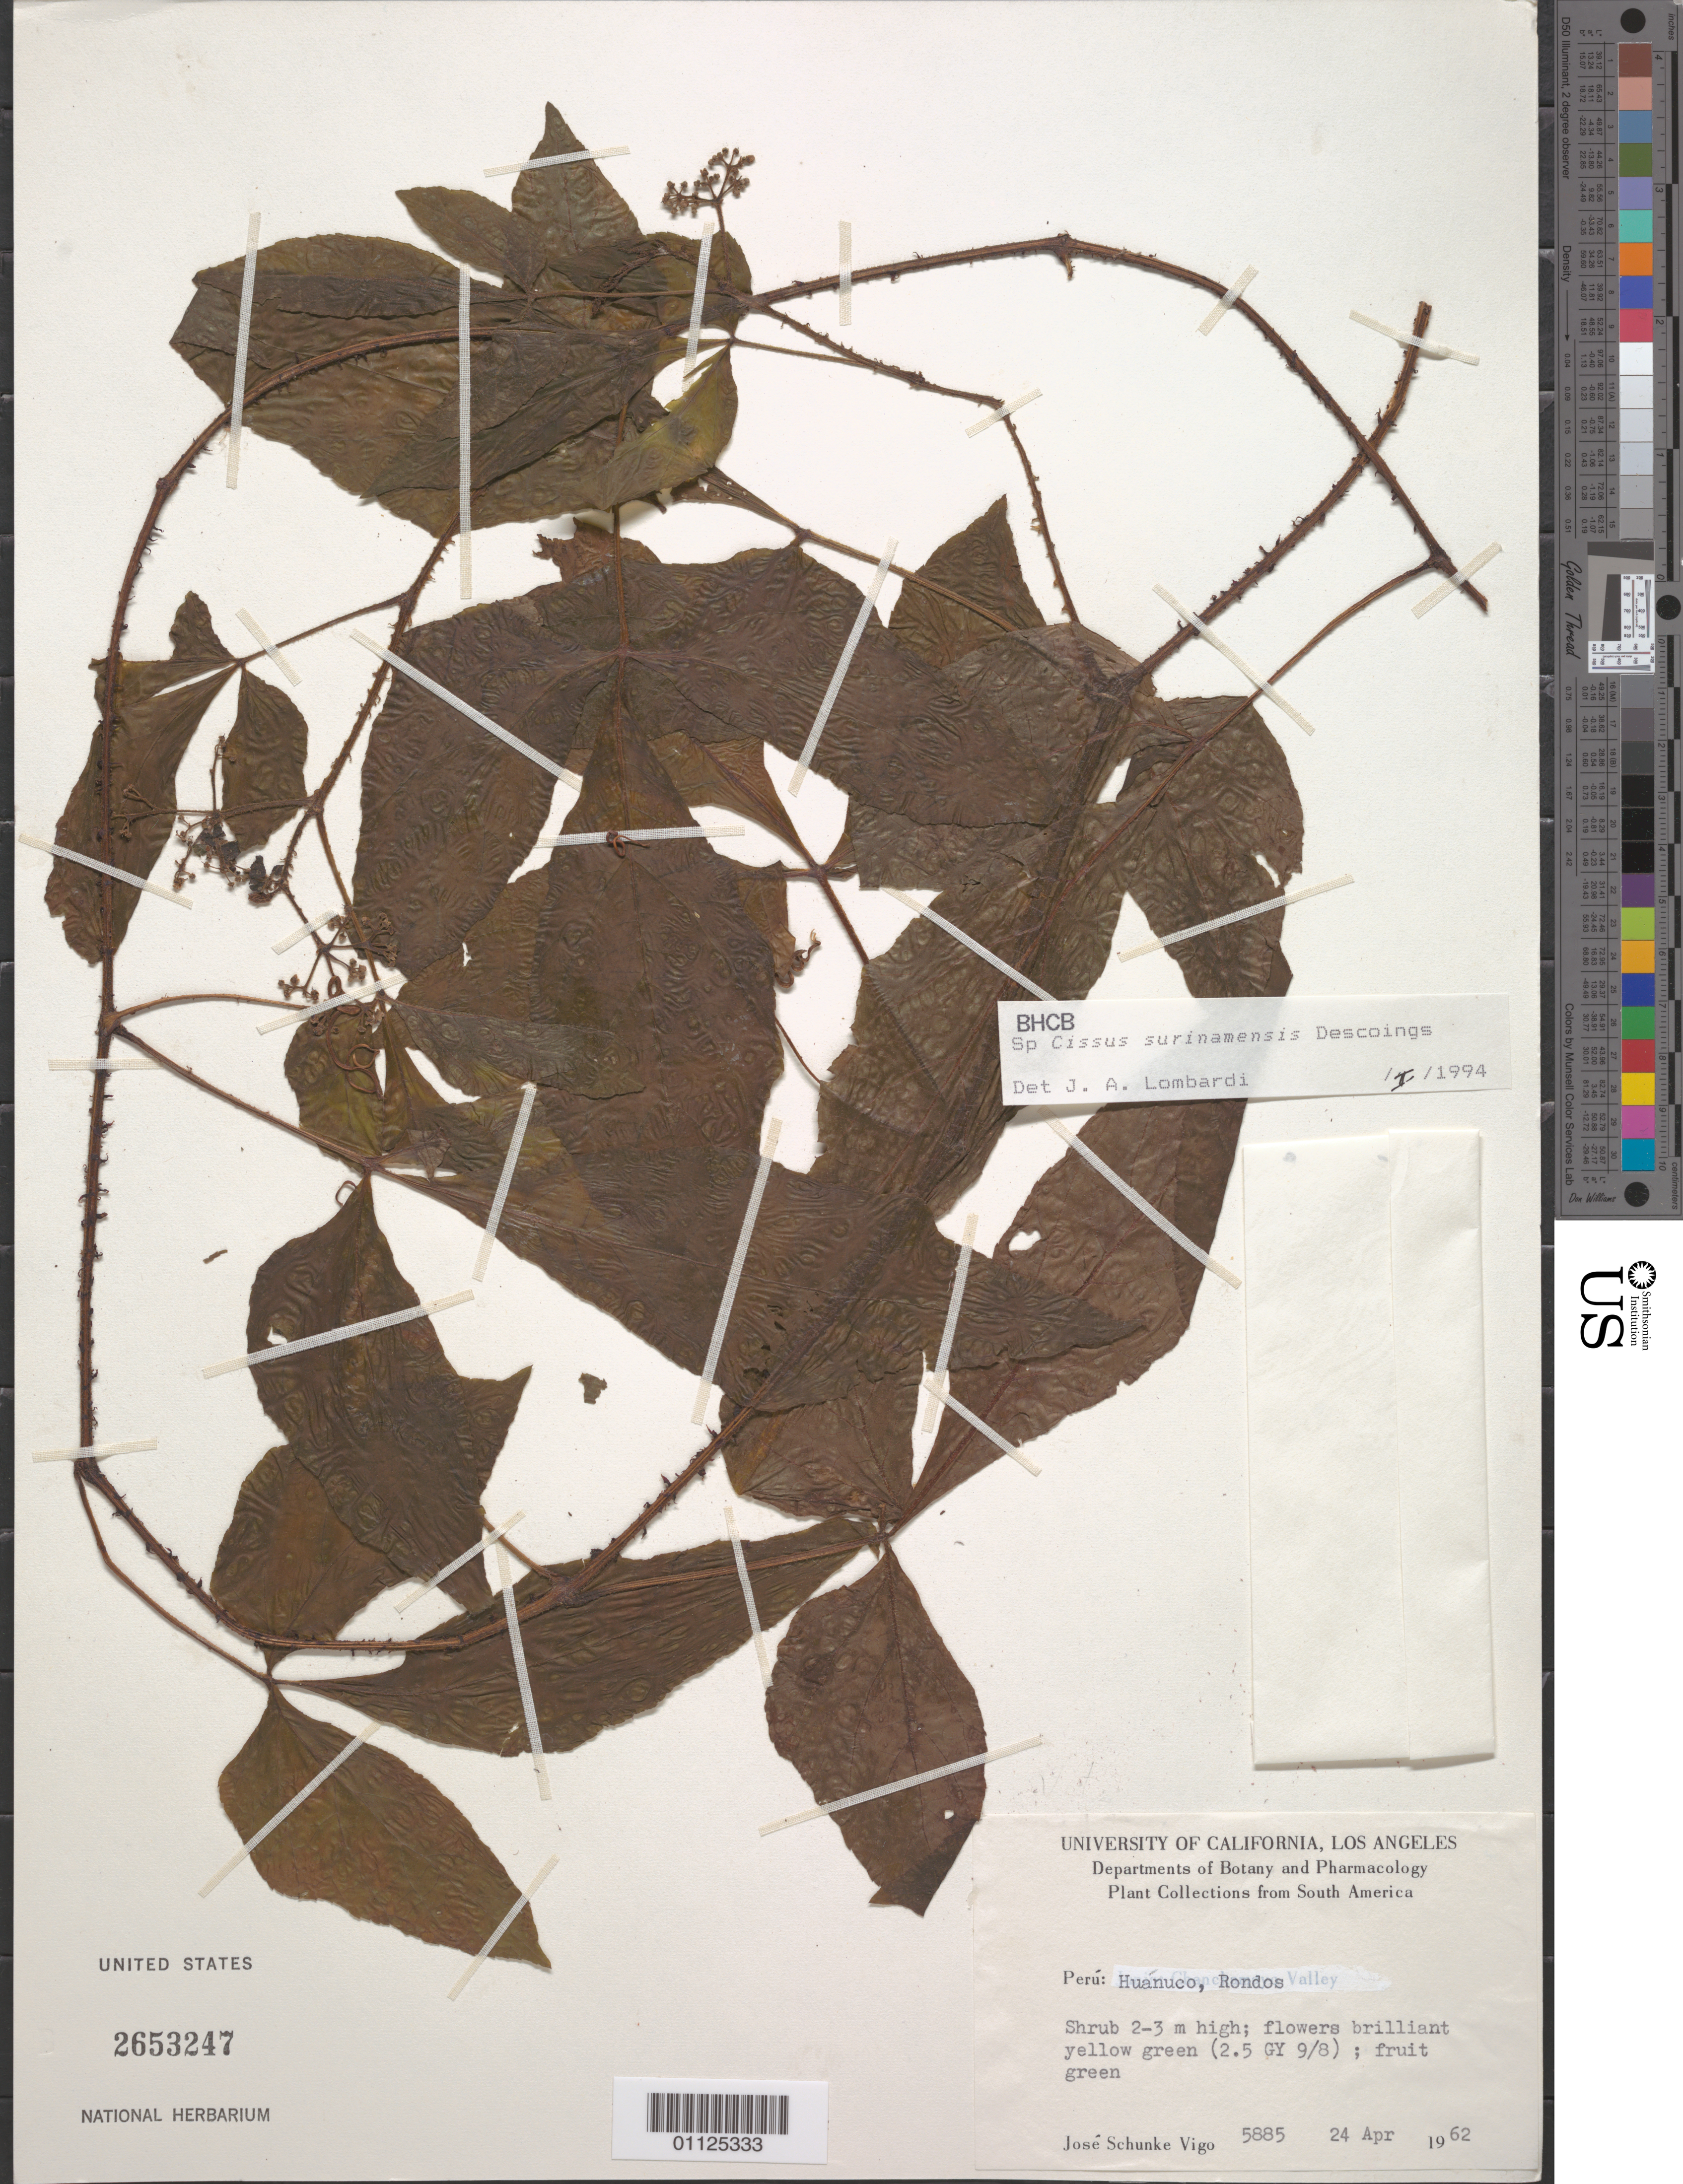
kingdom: Plantae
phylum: Tracheophyta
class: Magnoliopsida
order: Vitales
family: Vitaceae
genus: Cissus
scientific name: Cissus surinamensis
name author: Desc.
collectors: J. Schunke Vigo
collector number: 5885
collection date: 1962-04-24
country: Peru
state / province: Huánuco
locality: Rondos.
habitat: Shrub.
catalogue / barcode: US 2653247